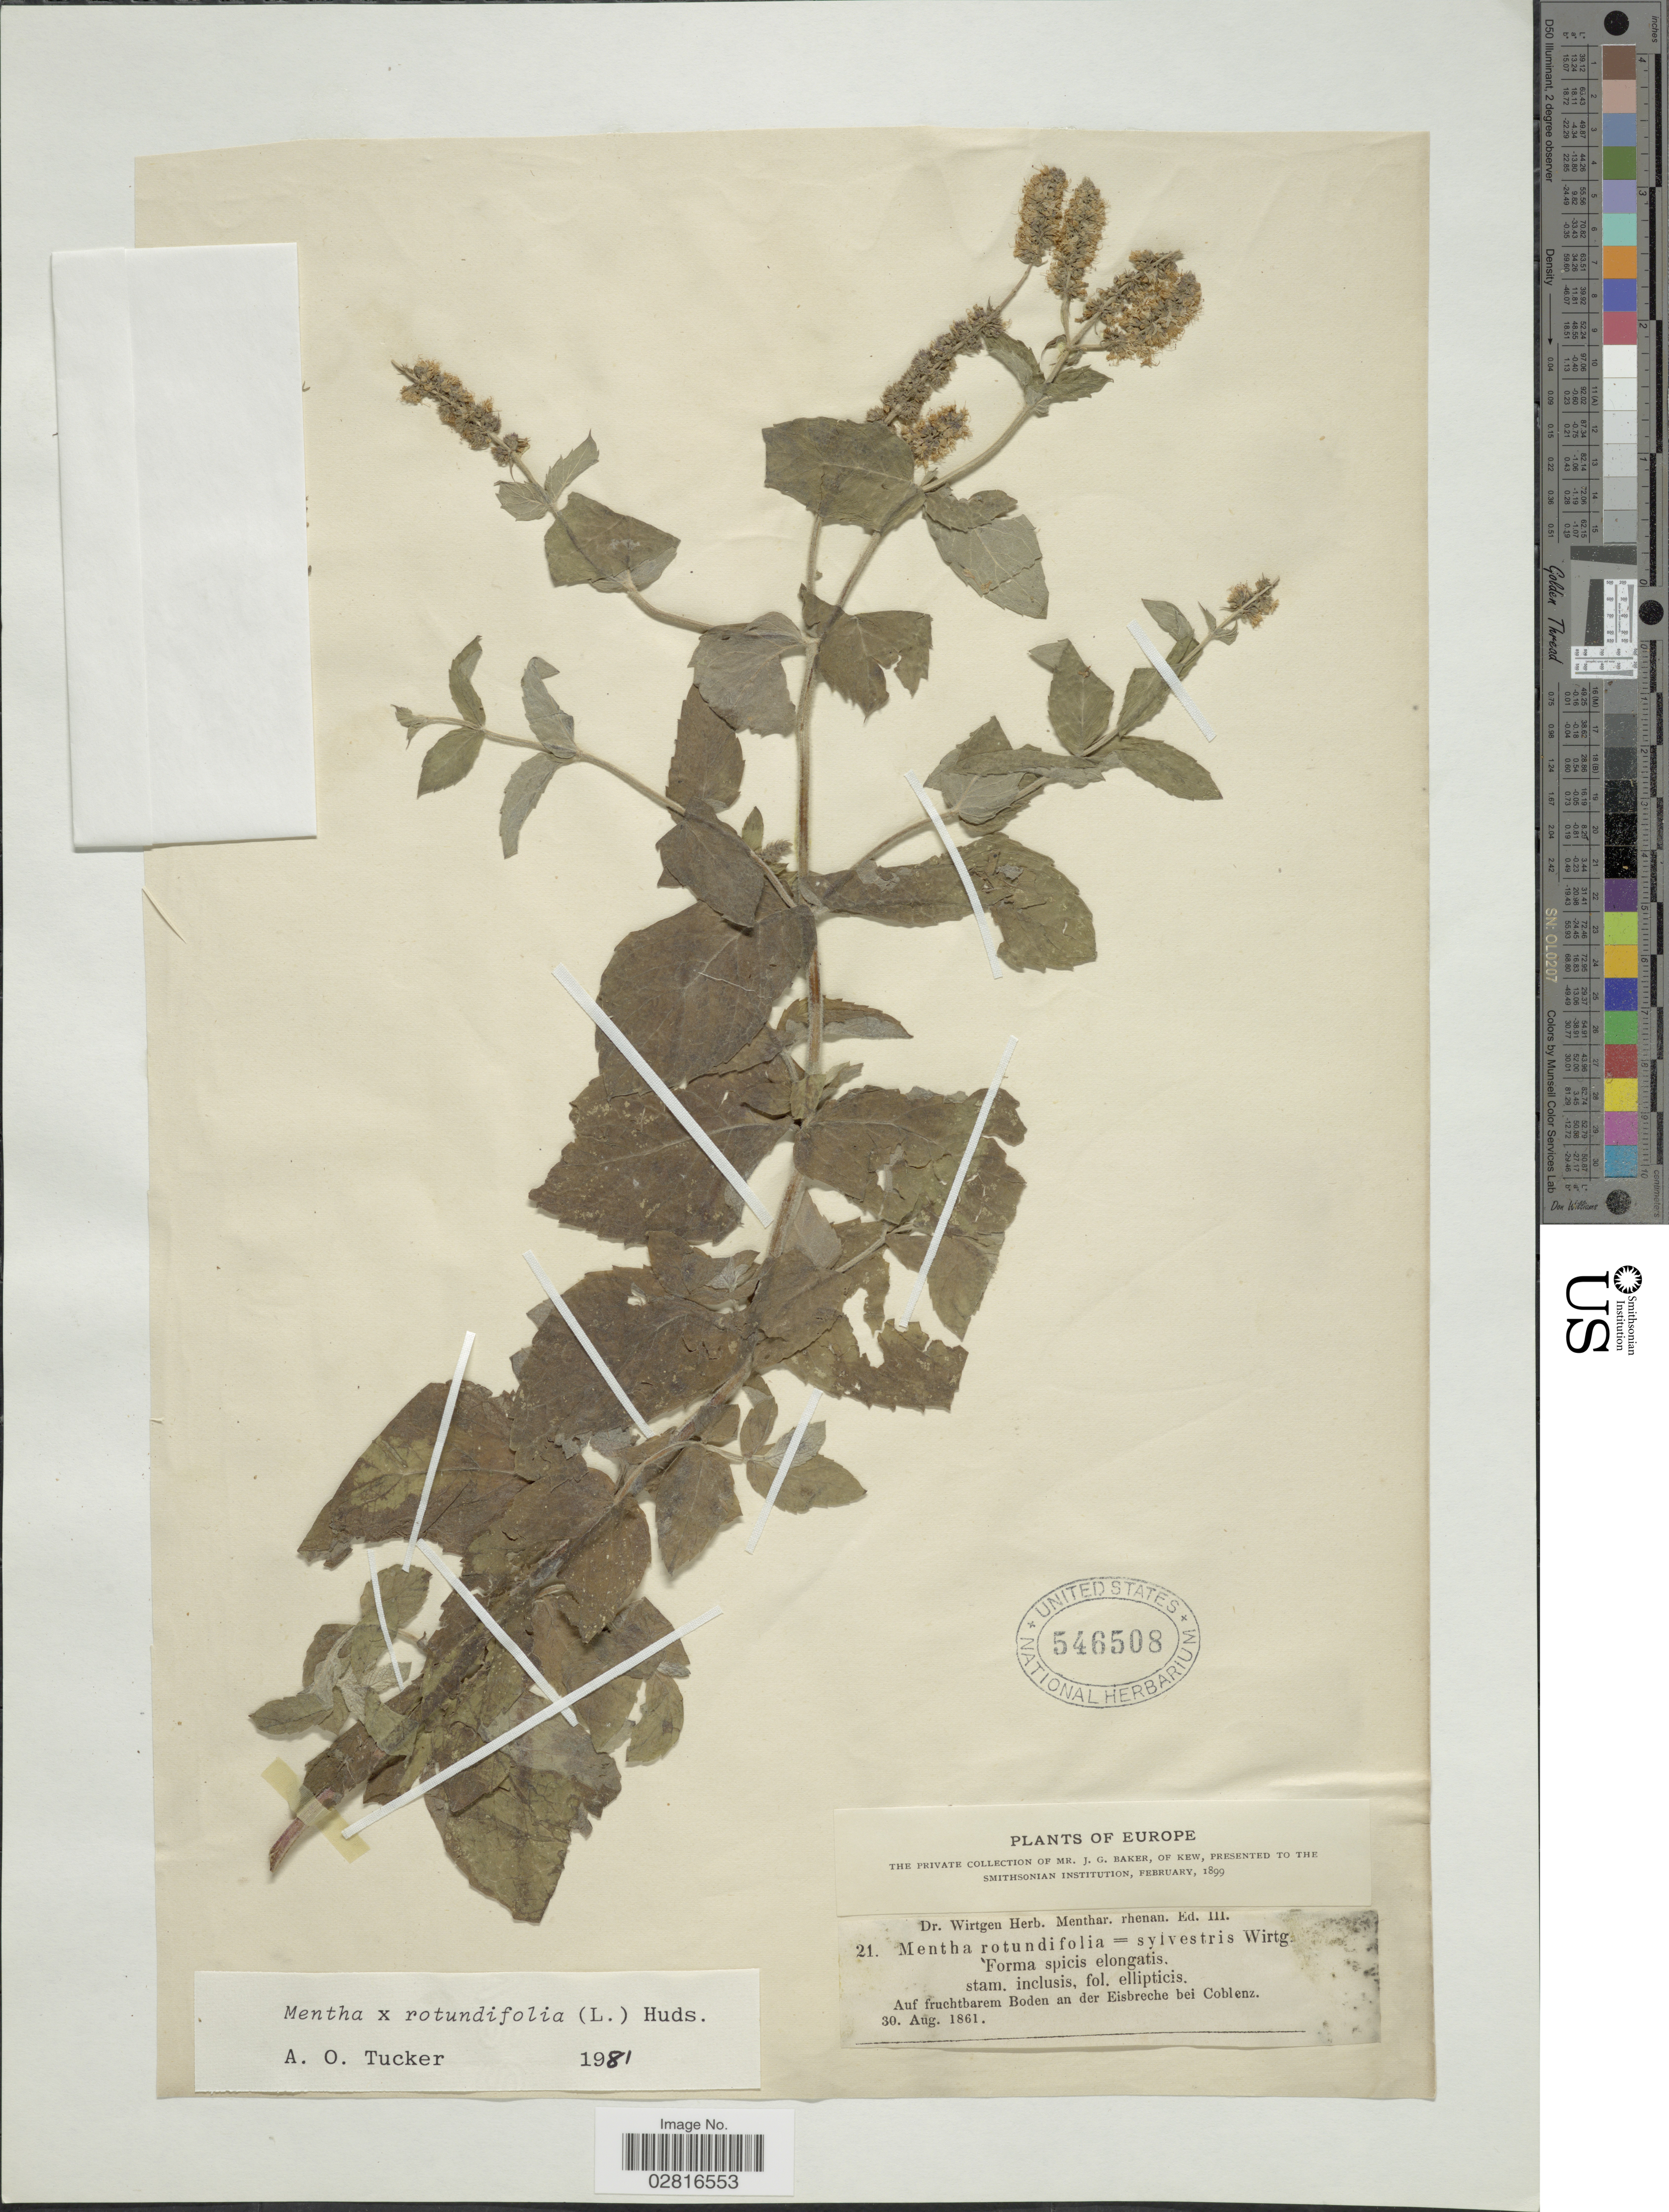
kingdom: Plantae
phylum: Tracheophyta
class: Magnoliopsida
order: Lamiales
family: Lamiaceae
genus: Mentha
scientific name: Mentha rotundifolia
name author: (L.) Huds.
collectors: J. G. Baker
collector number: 21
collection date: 1861-08-30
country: Germany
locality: Europe. Auf fruchtbarem Boden an der Eisbreche bei Coblenz.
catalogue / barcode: US 546508